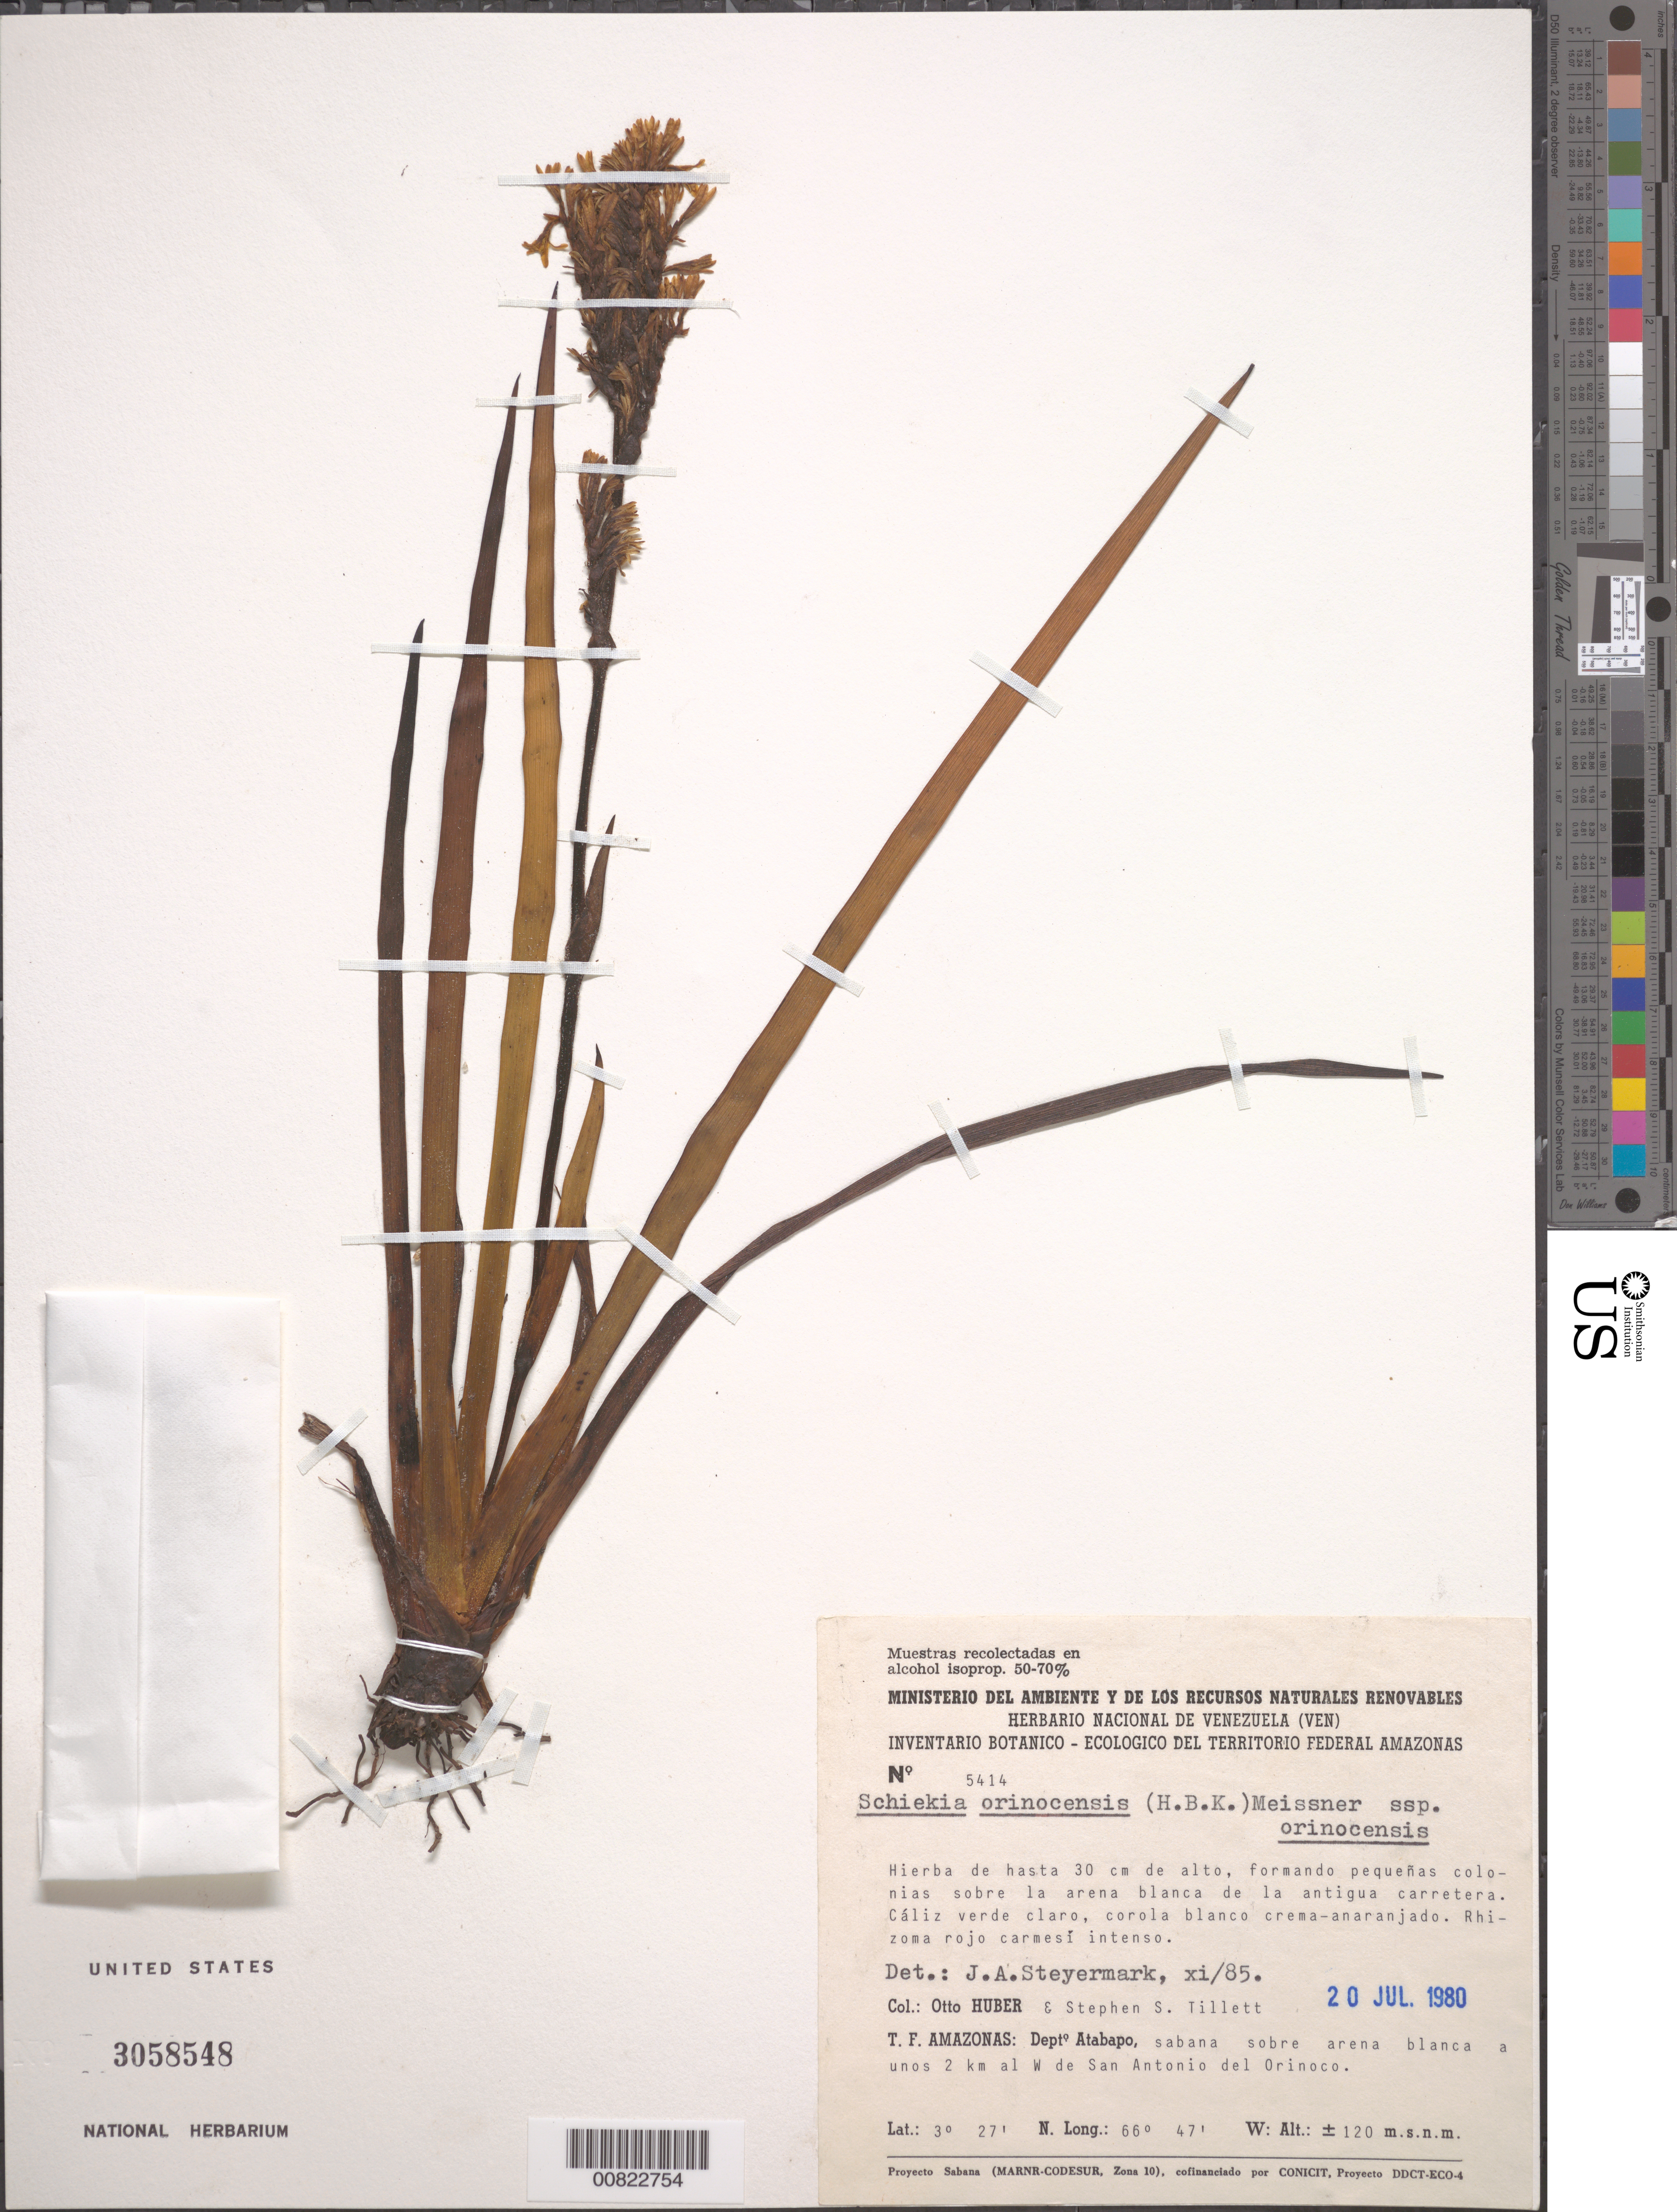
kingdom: Plantae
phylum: Tracheophyta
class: Liliopsida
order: Commelinales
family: Haemodoraceae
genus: Schiekia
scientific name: Schiekia orinocensis subsp. orinocensis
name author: (Kunth) Meisn.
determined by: Steyermark, Julian A., (VEN)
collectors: O. Huber & S. S. Tillett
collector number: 5414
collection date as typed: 20-Jul-80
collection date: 1980-07-20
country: Venezuela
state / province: Amazonas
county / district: Atabapo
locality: San Antonio del Orinoco, 2 km al W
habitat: Sabana sobre arena blanca; sobre la arena blanca de la antigua carretera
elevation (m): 120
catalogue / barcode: US 3058548